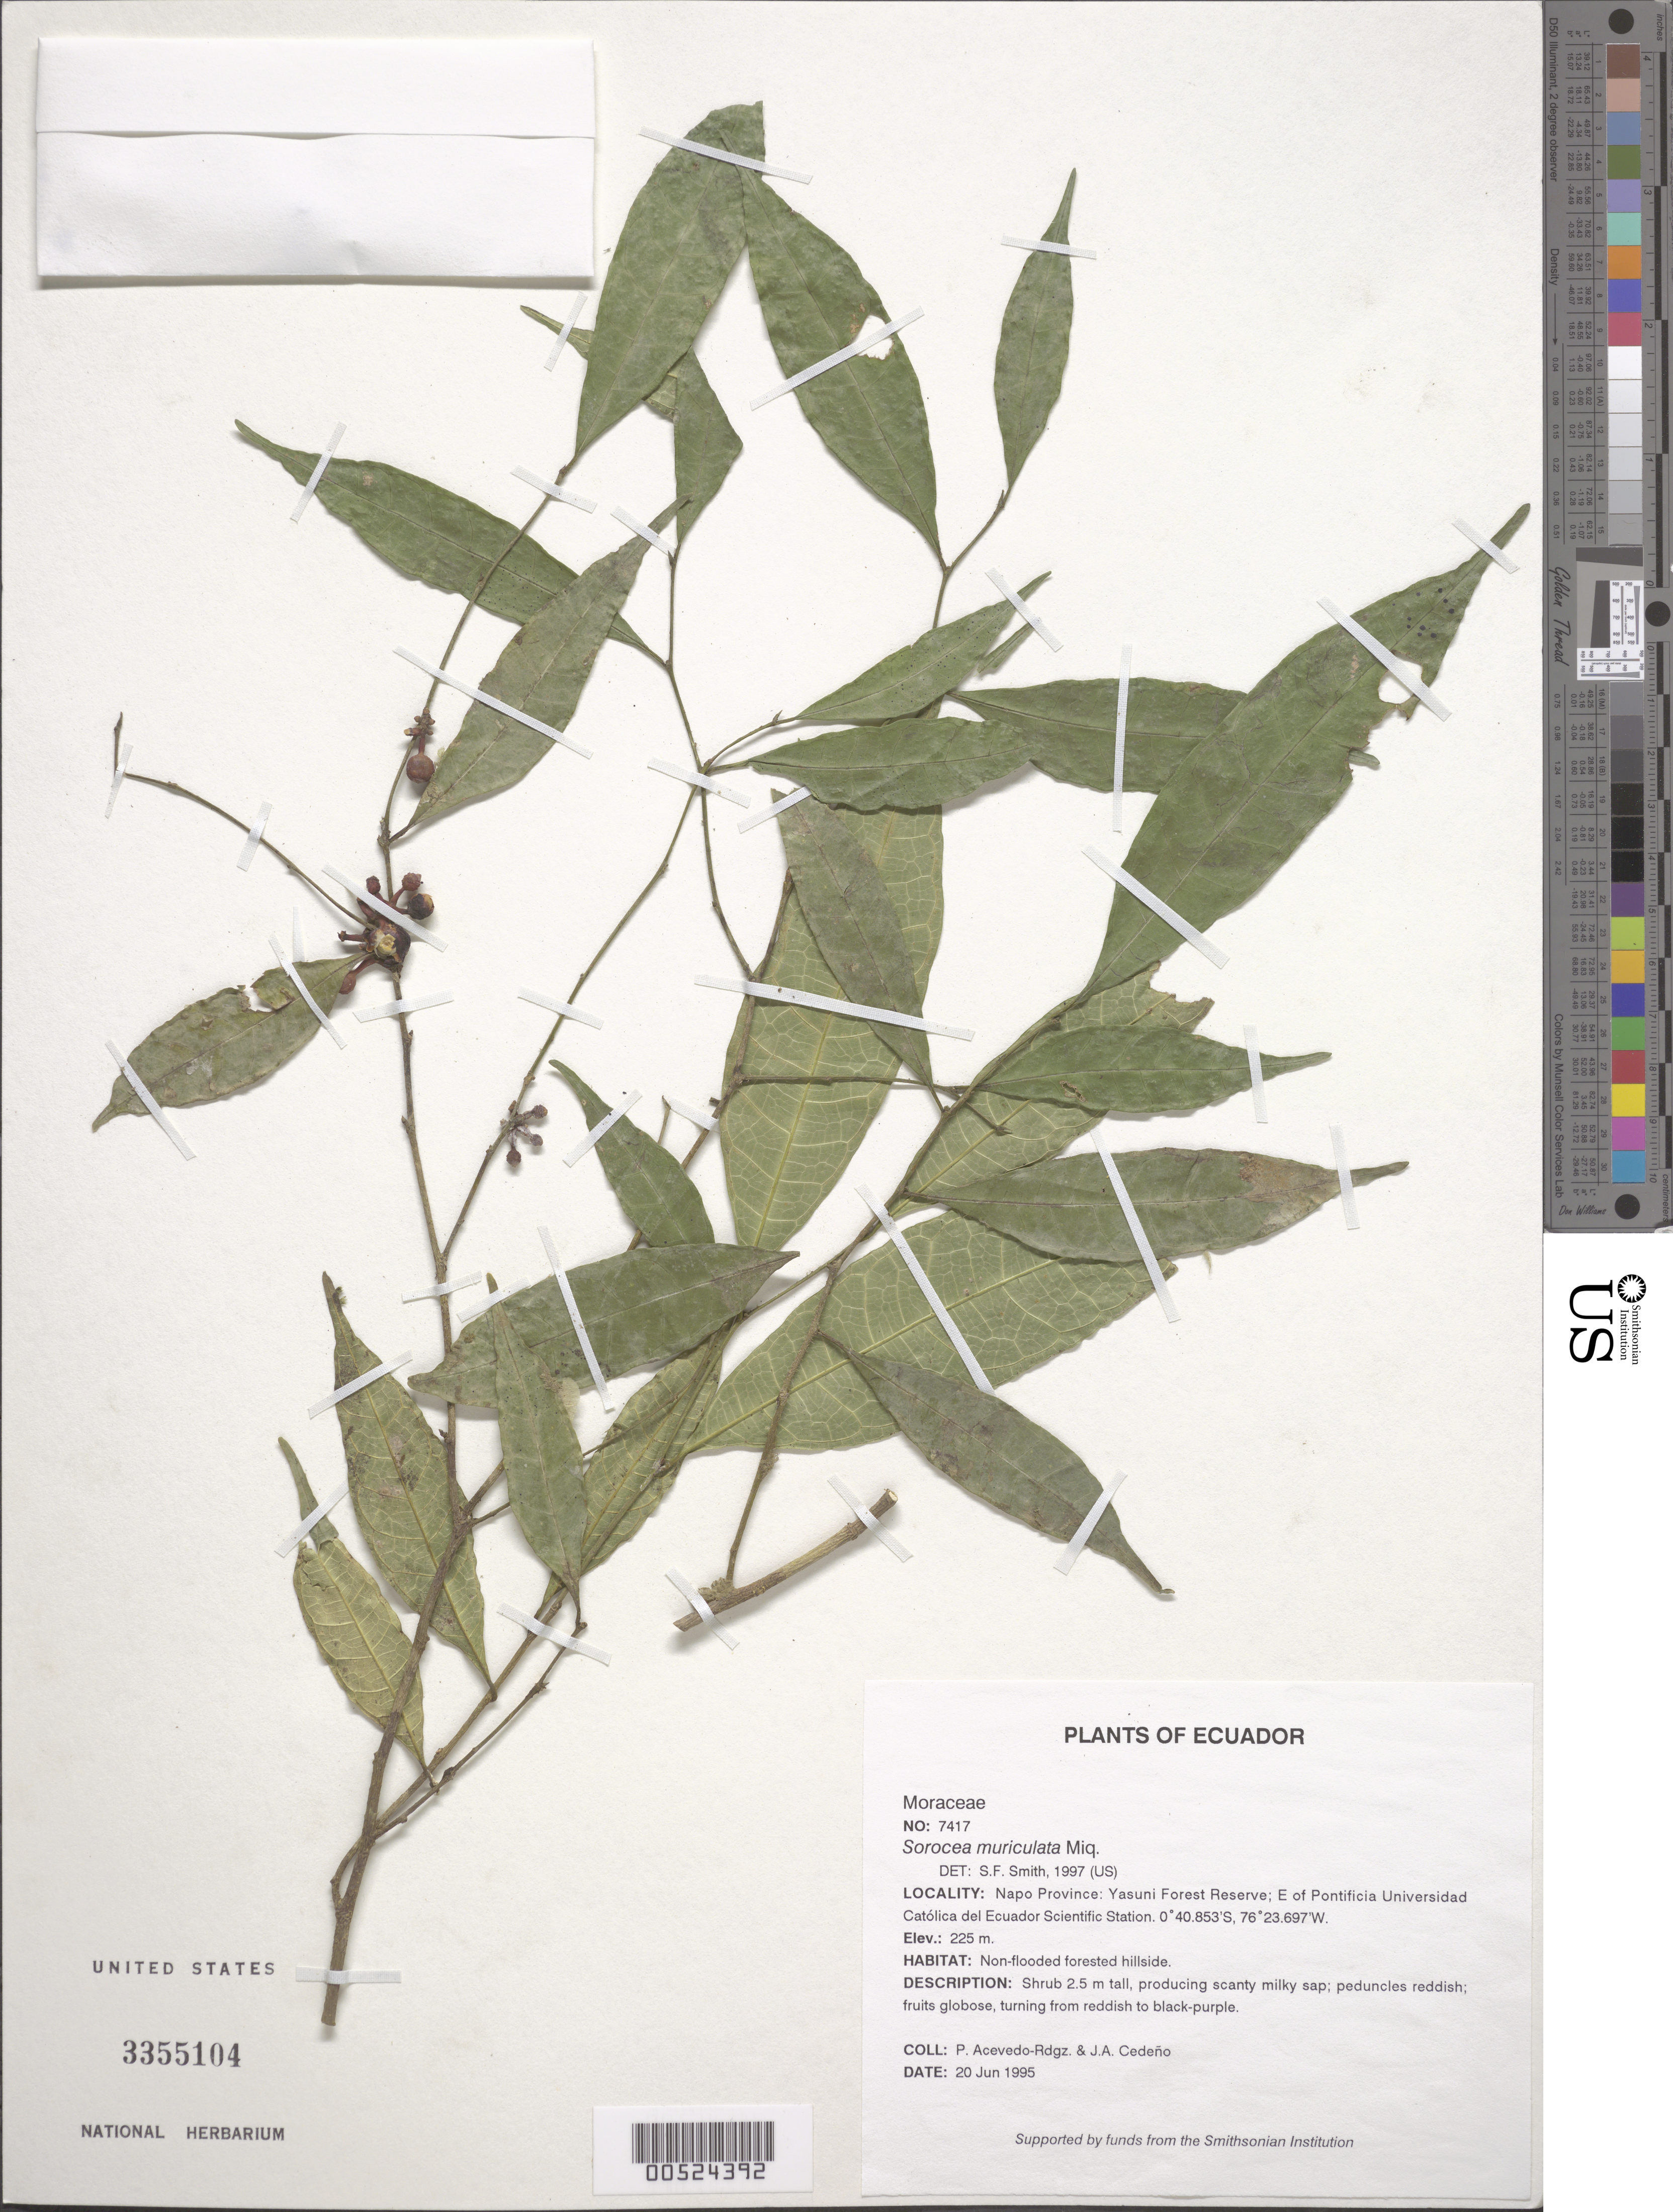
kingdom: Plantae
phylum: Tracheophyta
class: Magnoliopsida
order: Rosales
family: Moraceae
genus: Sorocea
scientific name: Sorocea muriculata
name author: Miq.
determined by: Smith, Stephen F., (US), NMNH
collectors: P. Acevedo-Rodr. & J. A. Cedeño M.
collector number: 7417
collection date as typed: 20 Jun 1995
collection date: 1995-06-20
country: Ecuador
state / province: Napo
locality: Napo Province: Yasuni Forest Reserve; E of Pontificia Universidad Católica del Ecuador Scientific Station.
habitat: Non-flooded forested hillside.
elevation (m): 225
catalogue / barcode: US 3355104